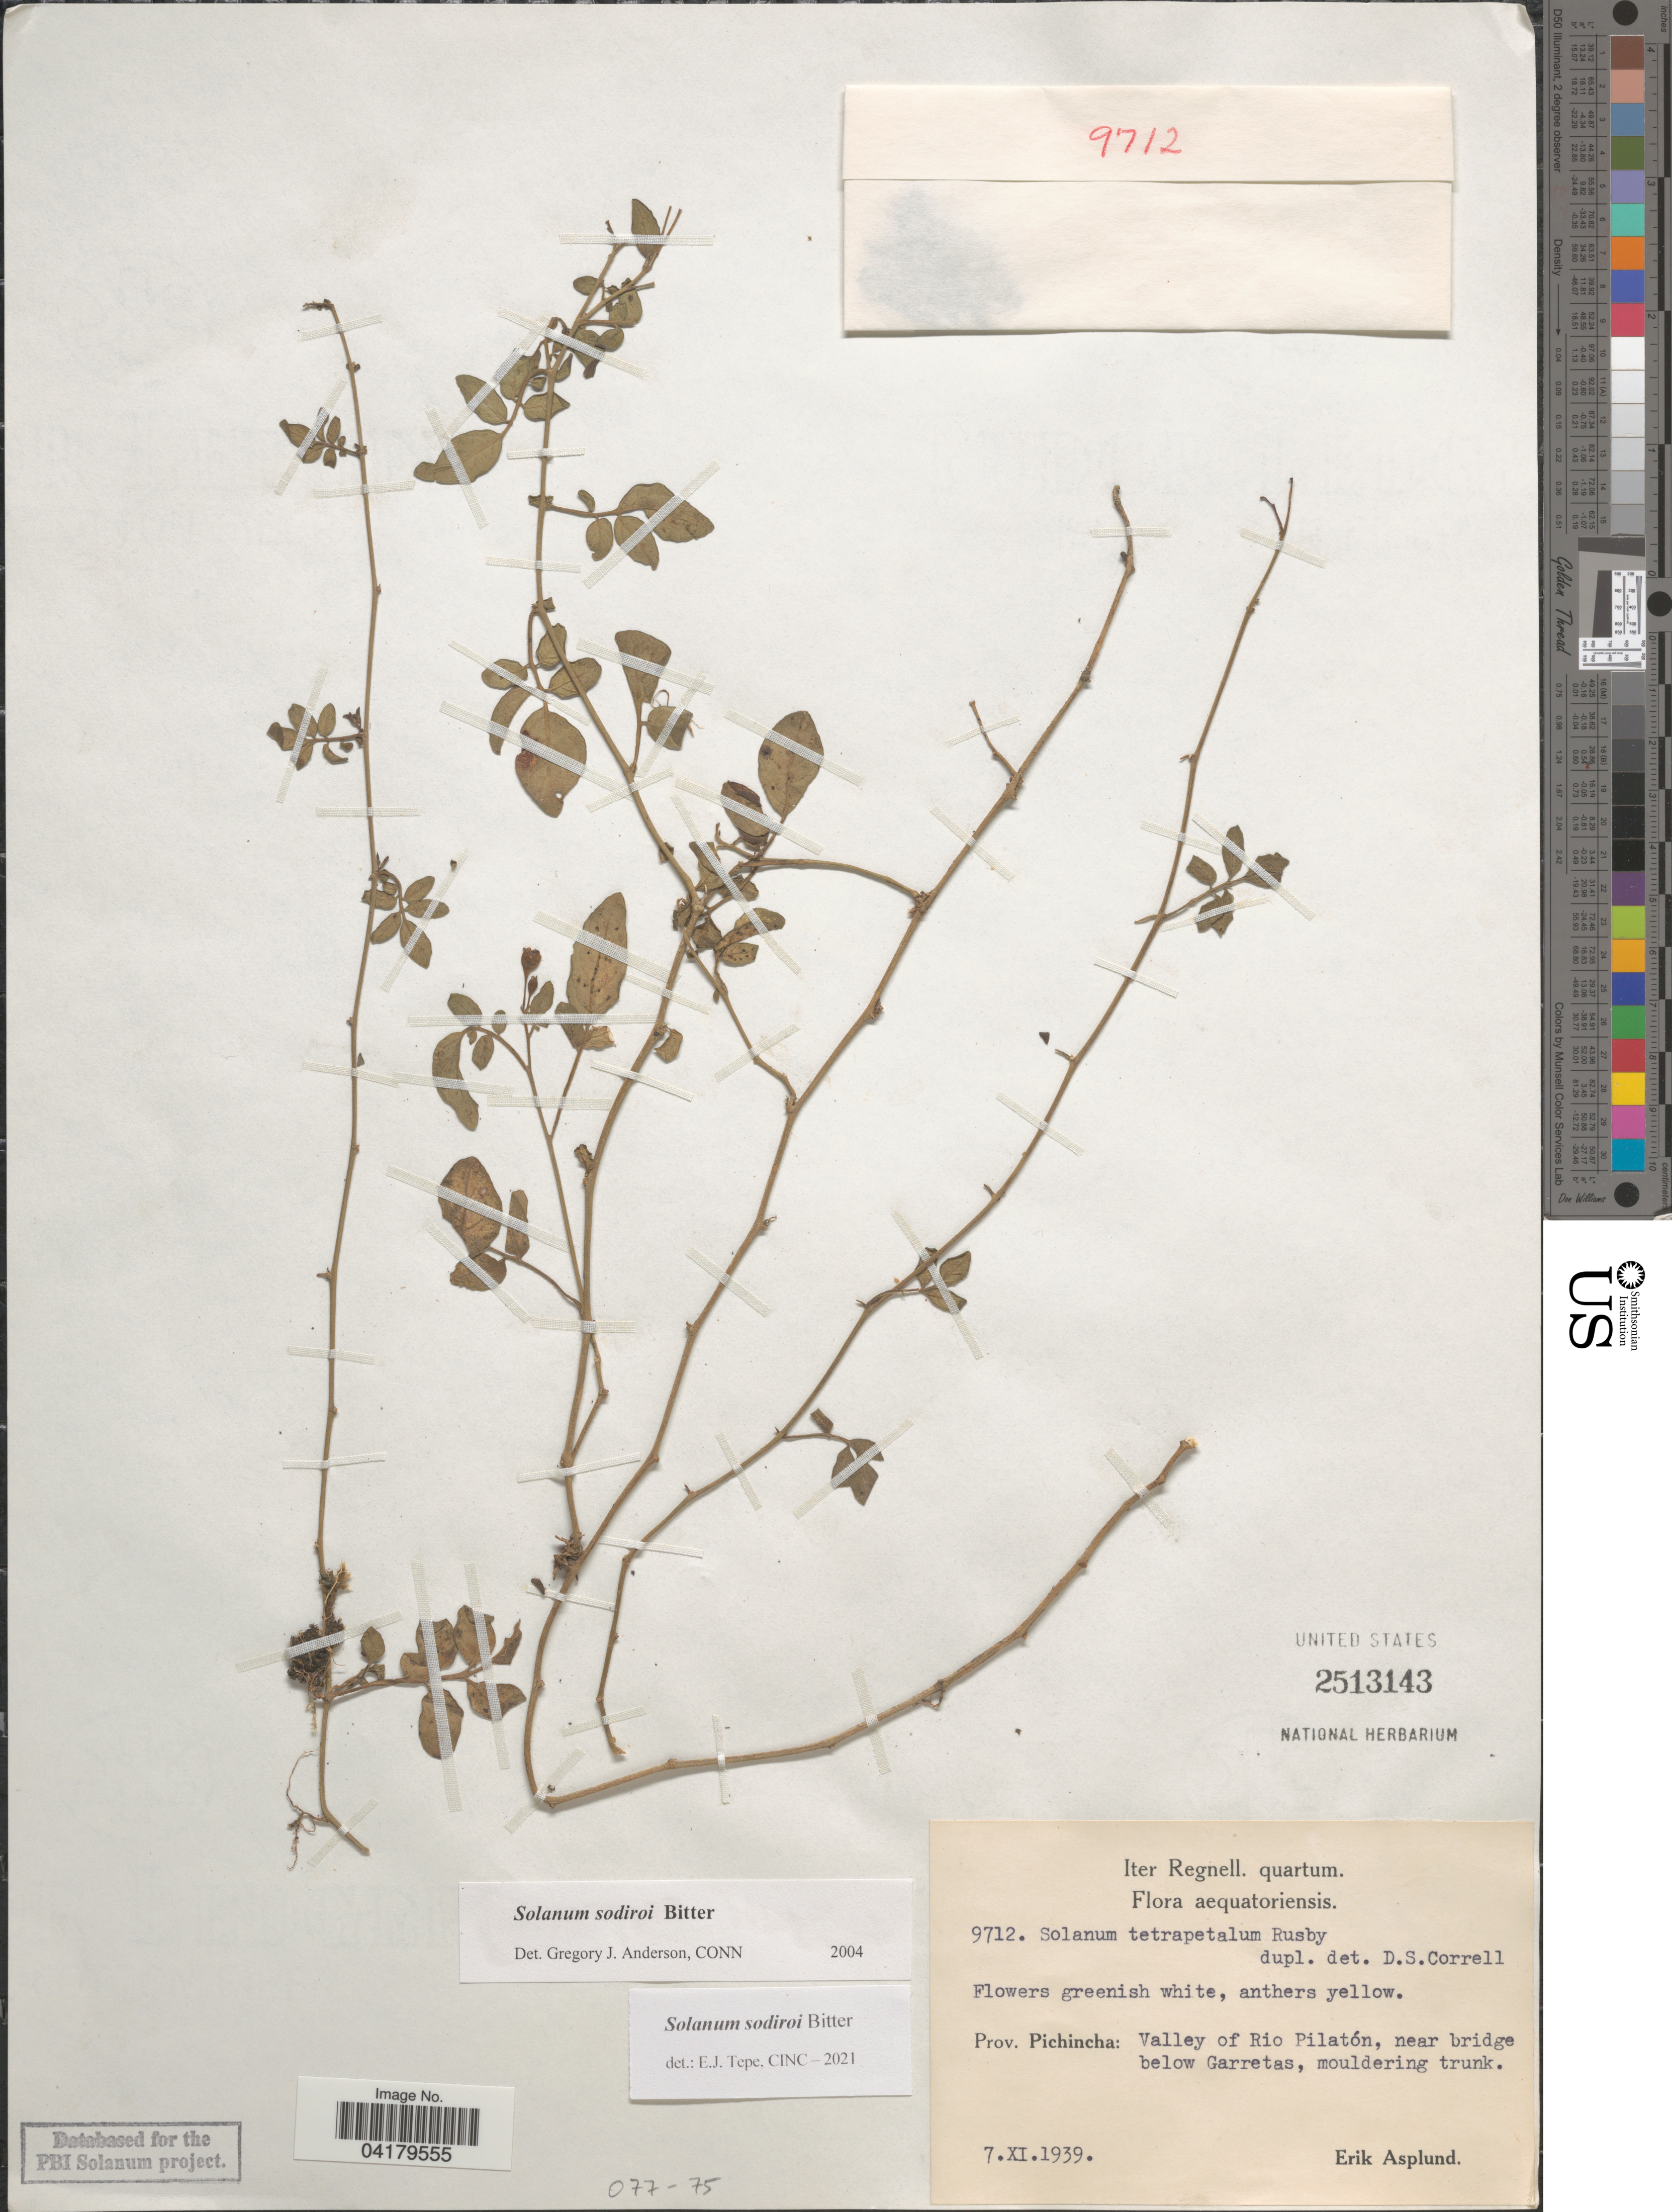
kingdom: Plantae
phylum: Tracheophyta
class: Magnoliopsida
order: Solanales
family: Solanaceae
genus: Solanum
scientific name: Solanum sodiroi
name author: Bitter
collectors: E. Asplund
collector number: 9712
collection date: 1939-11-07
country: Ecuador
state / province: Pichincha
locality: Iter Regnell. quartum. Aequatoriensis. Valley of Rio Pilatón, near bridge below Garretas.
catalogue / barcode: US 2513143